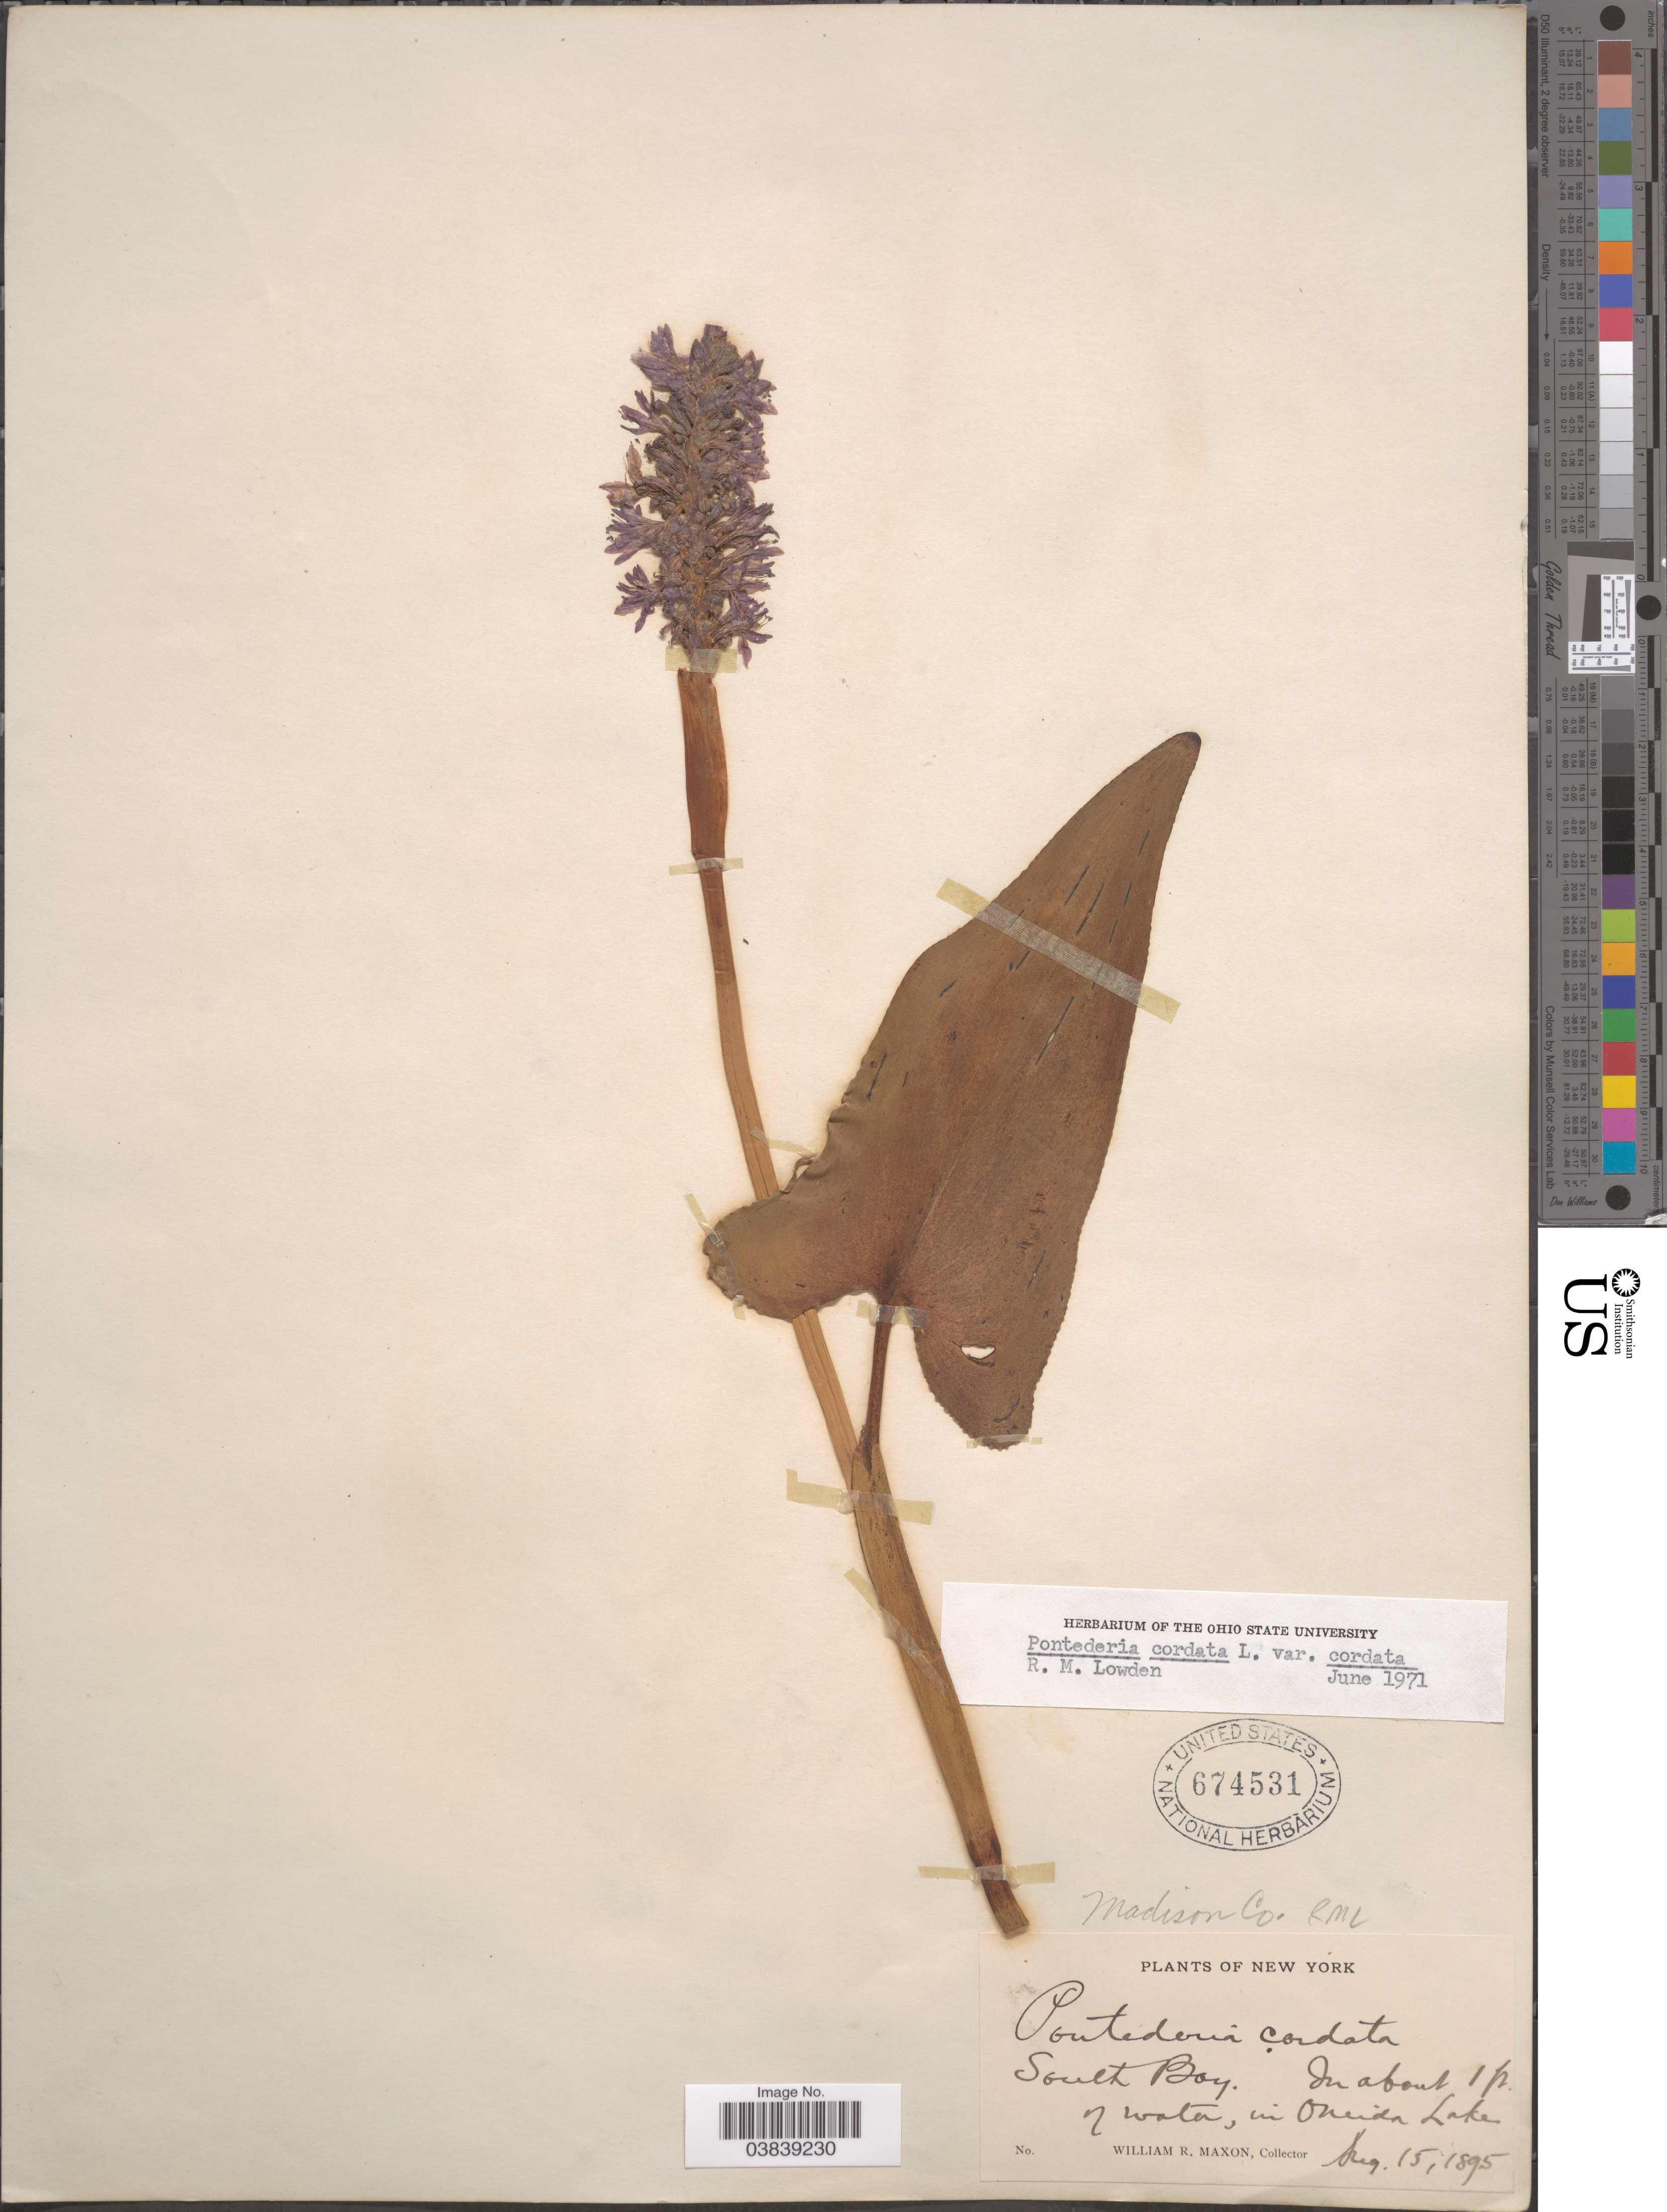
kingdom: Plantae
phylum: Tracheophyta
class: Liliopsida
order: Commelinales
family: Pontederiaceae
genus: Pontederia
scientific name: Pontederia cordata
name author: L.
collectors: W. R. Maxon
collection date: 1895-08-15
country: United States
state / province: New York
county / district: Oneida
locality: Madison Co. South Bay. In Oneida Lake.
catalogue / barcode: US 674531